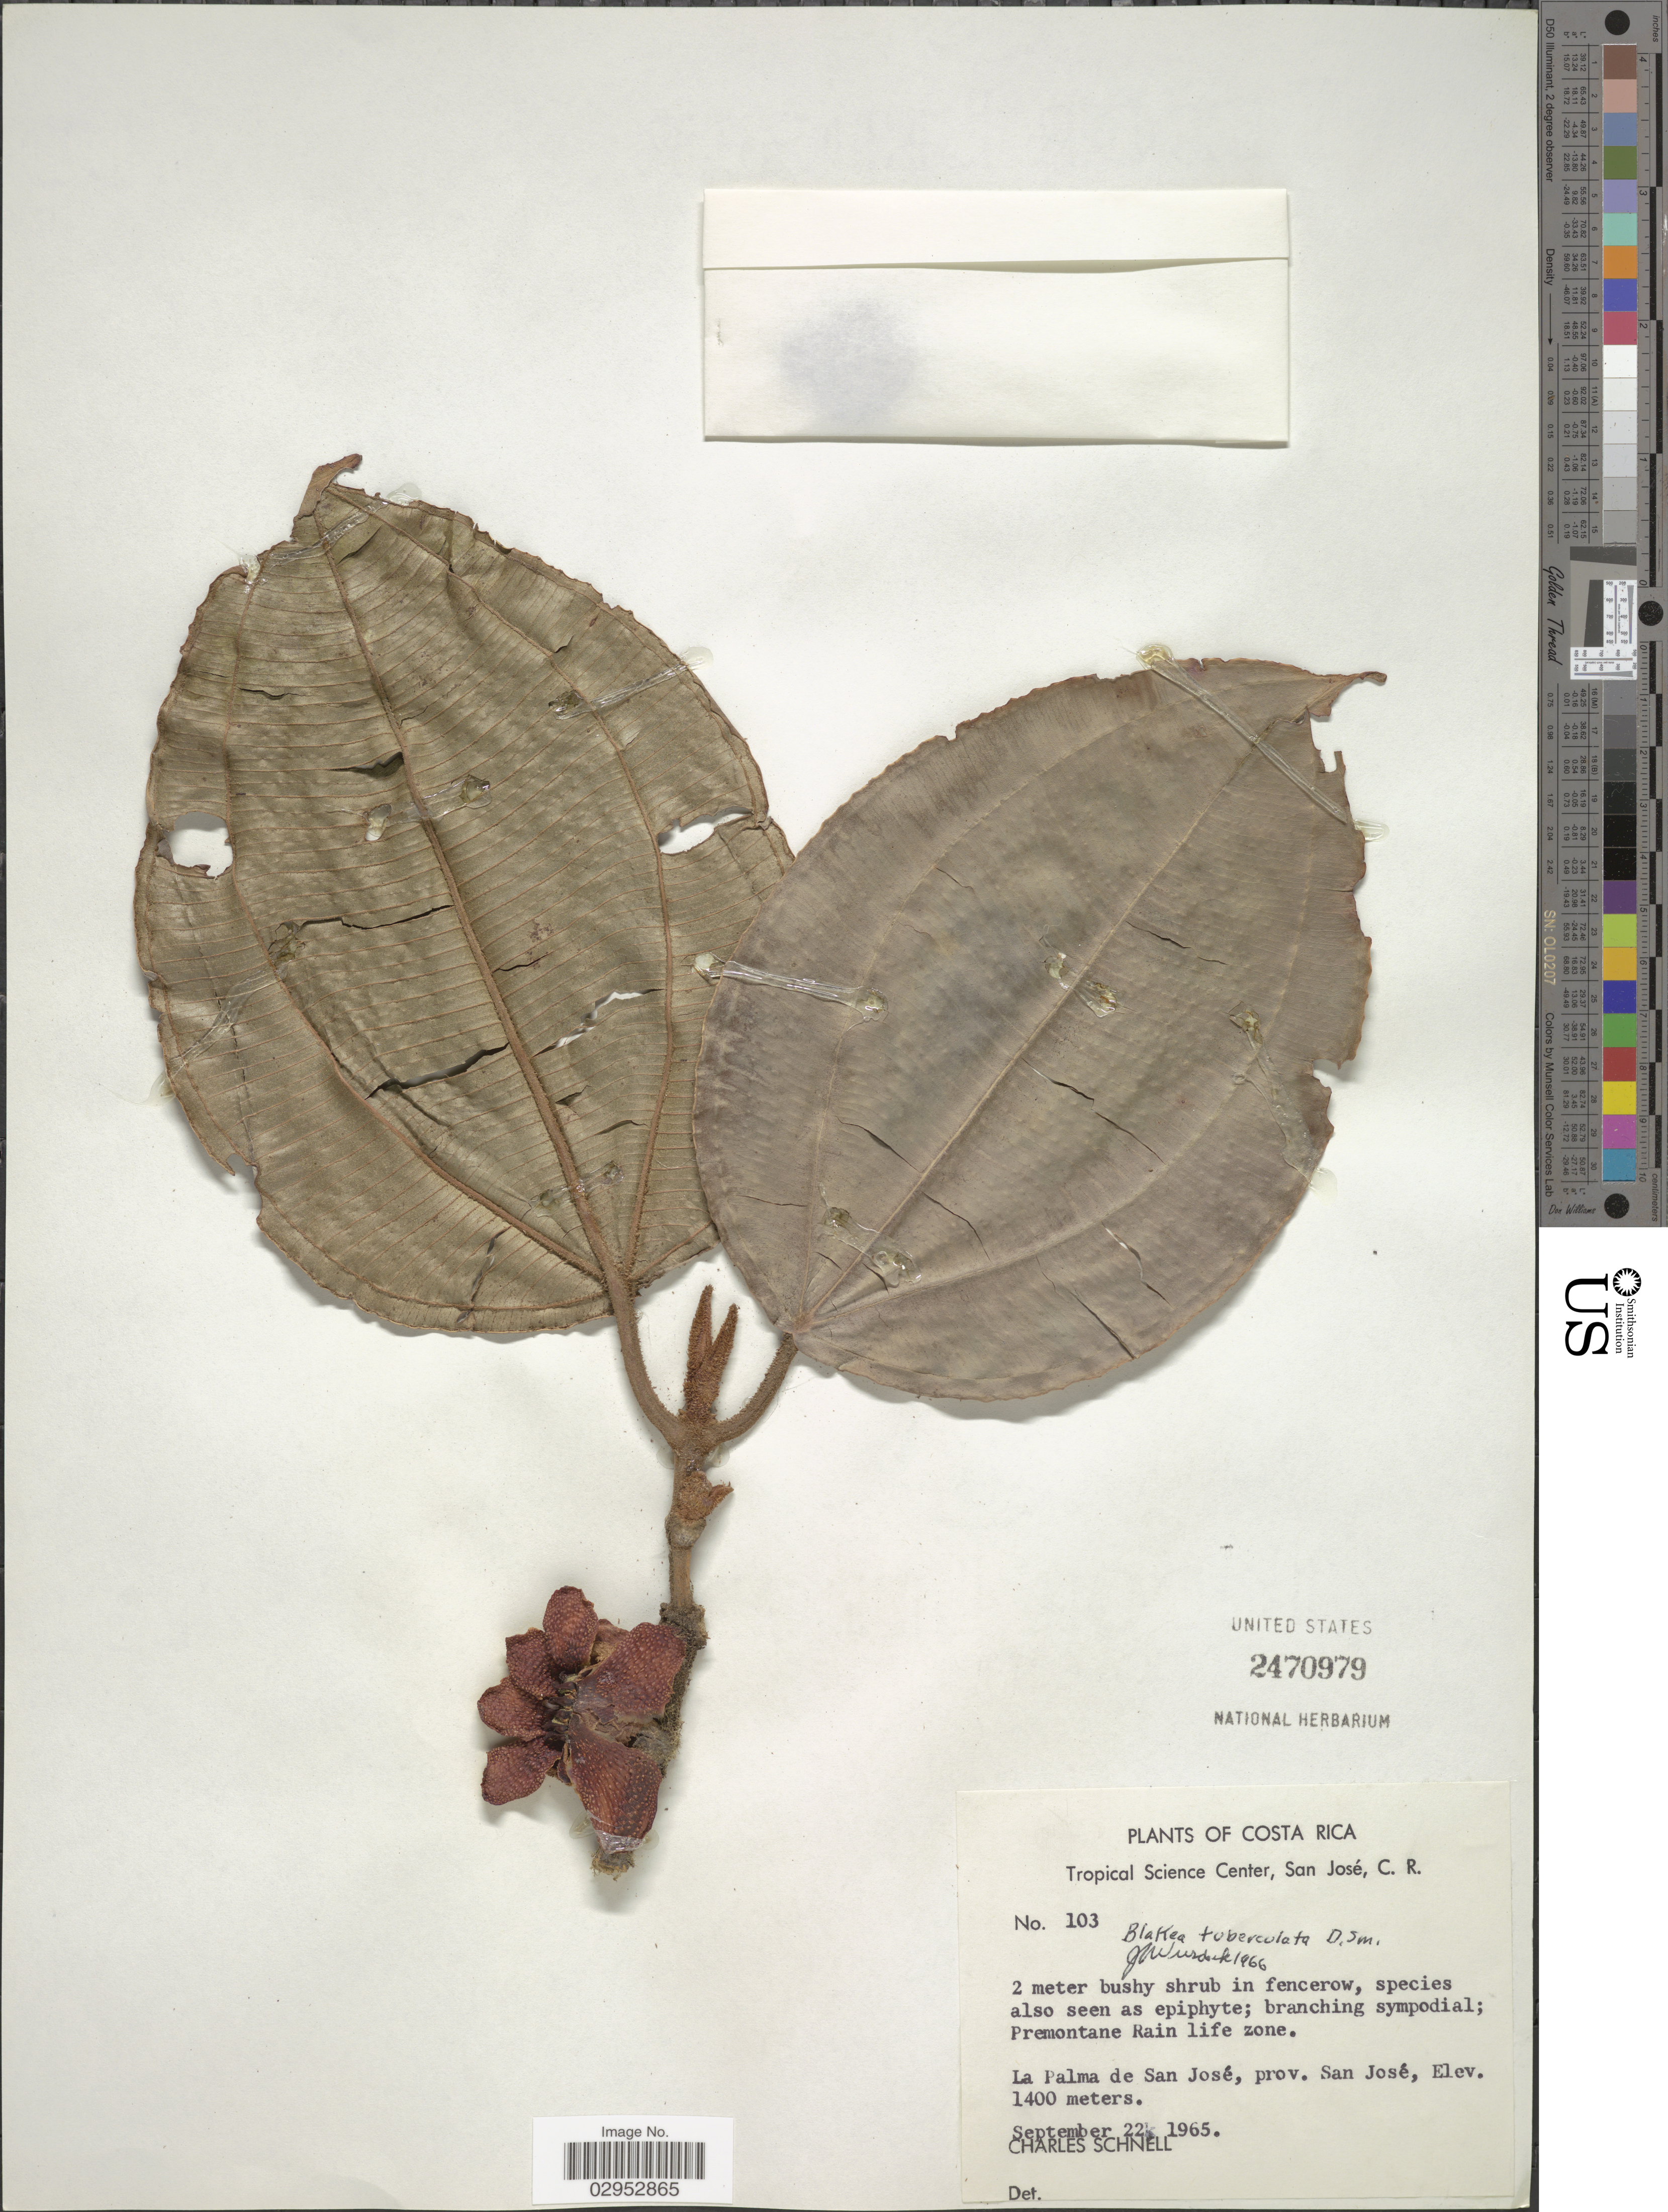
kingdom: Plantae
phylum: Tracheophyta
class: Magnoliopsida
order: Myrtales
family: Melastomataceae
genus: Blakea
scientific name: Blakea tuberculata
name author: Donn. Sm.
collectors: C. Schnell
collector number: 103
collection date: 1965-09-22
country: Costa Rica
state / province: San José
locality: La Palma de San José.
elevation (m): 1400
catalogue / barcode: US 2470979